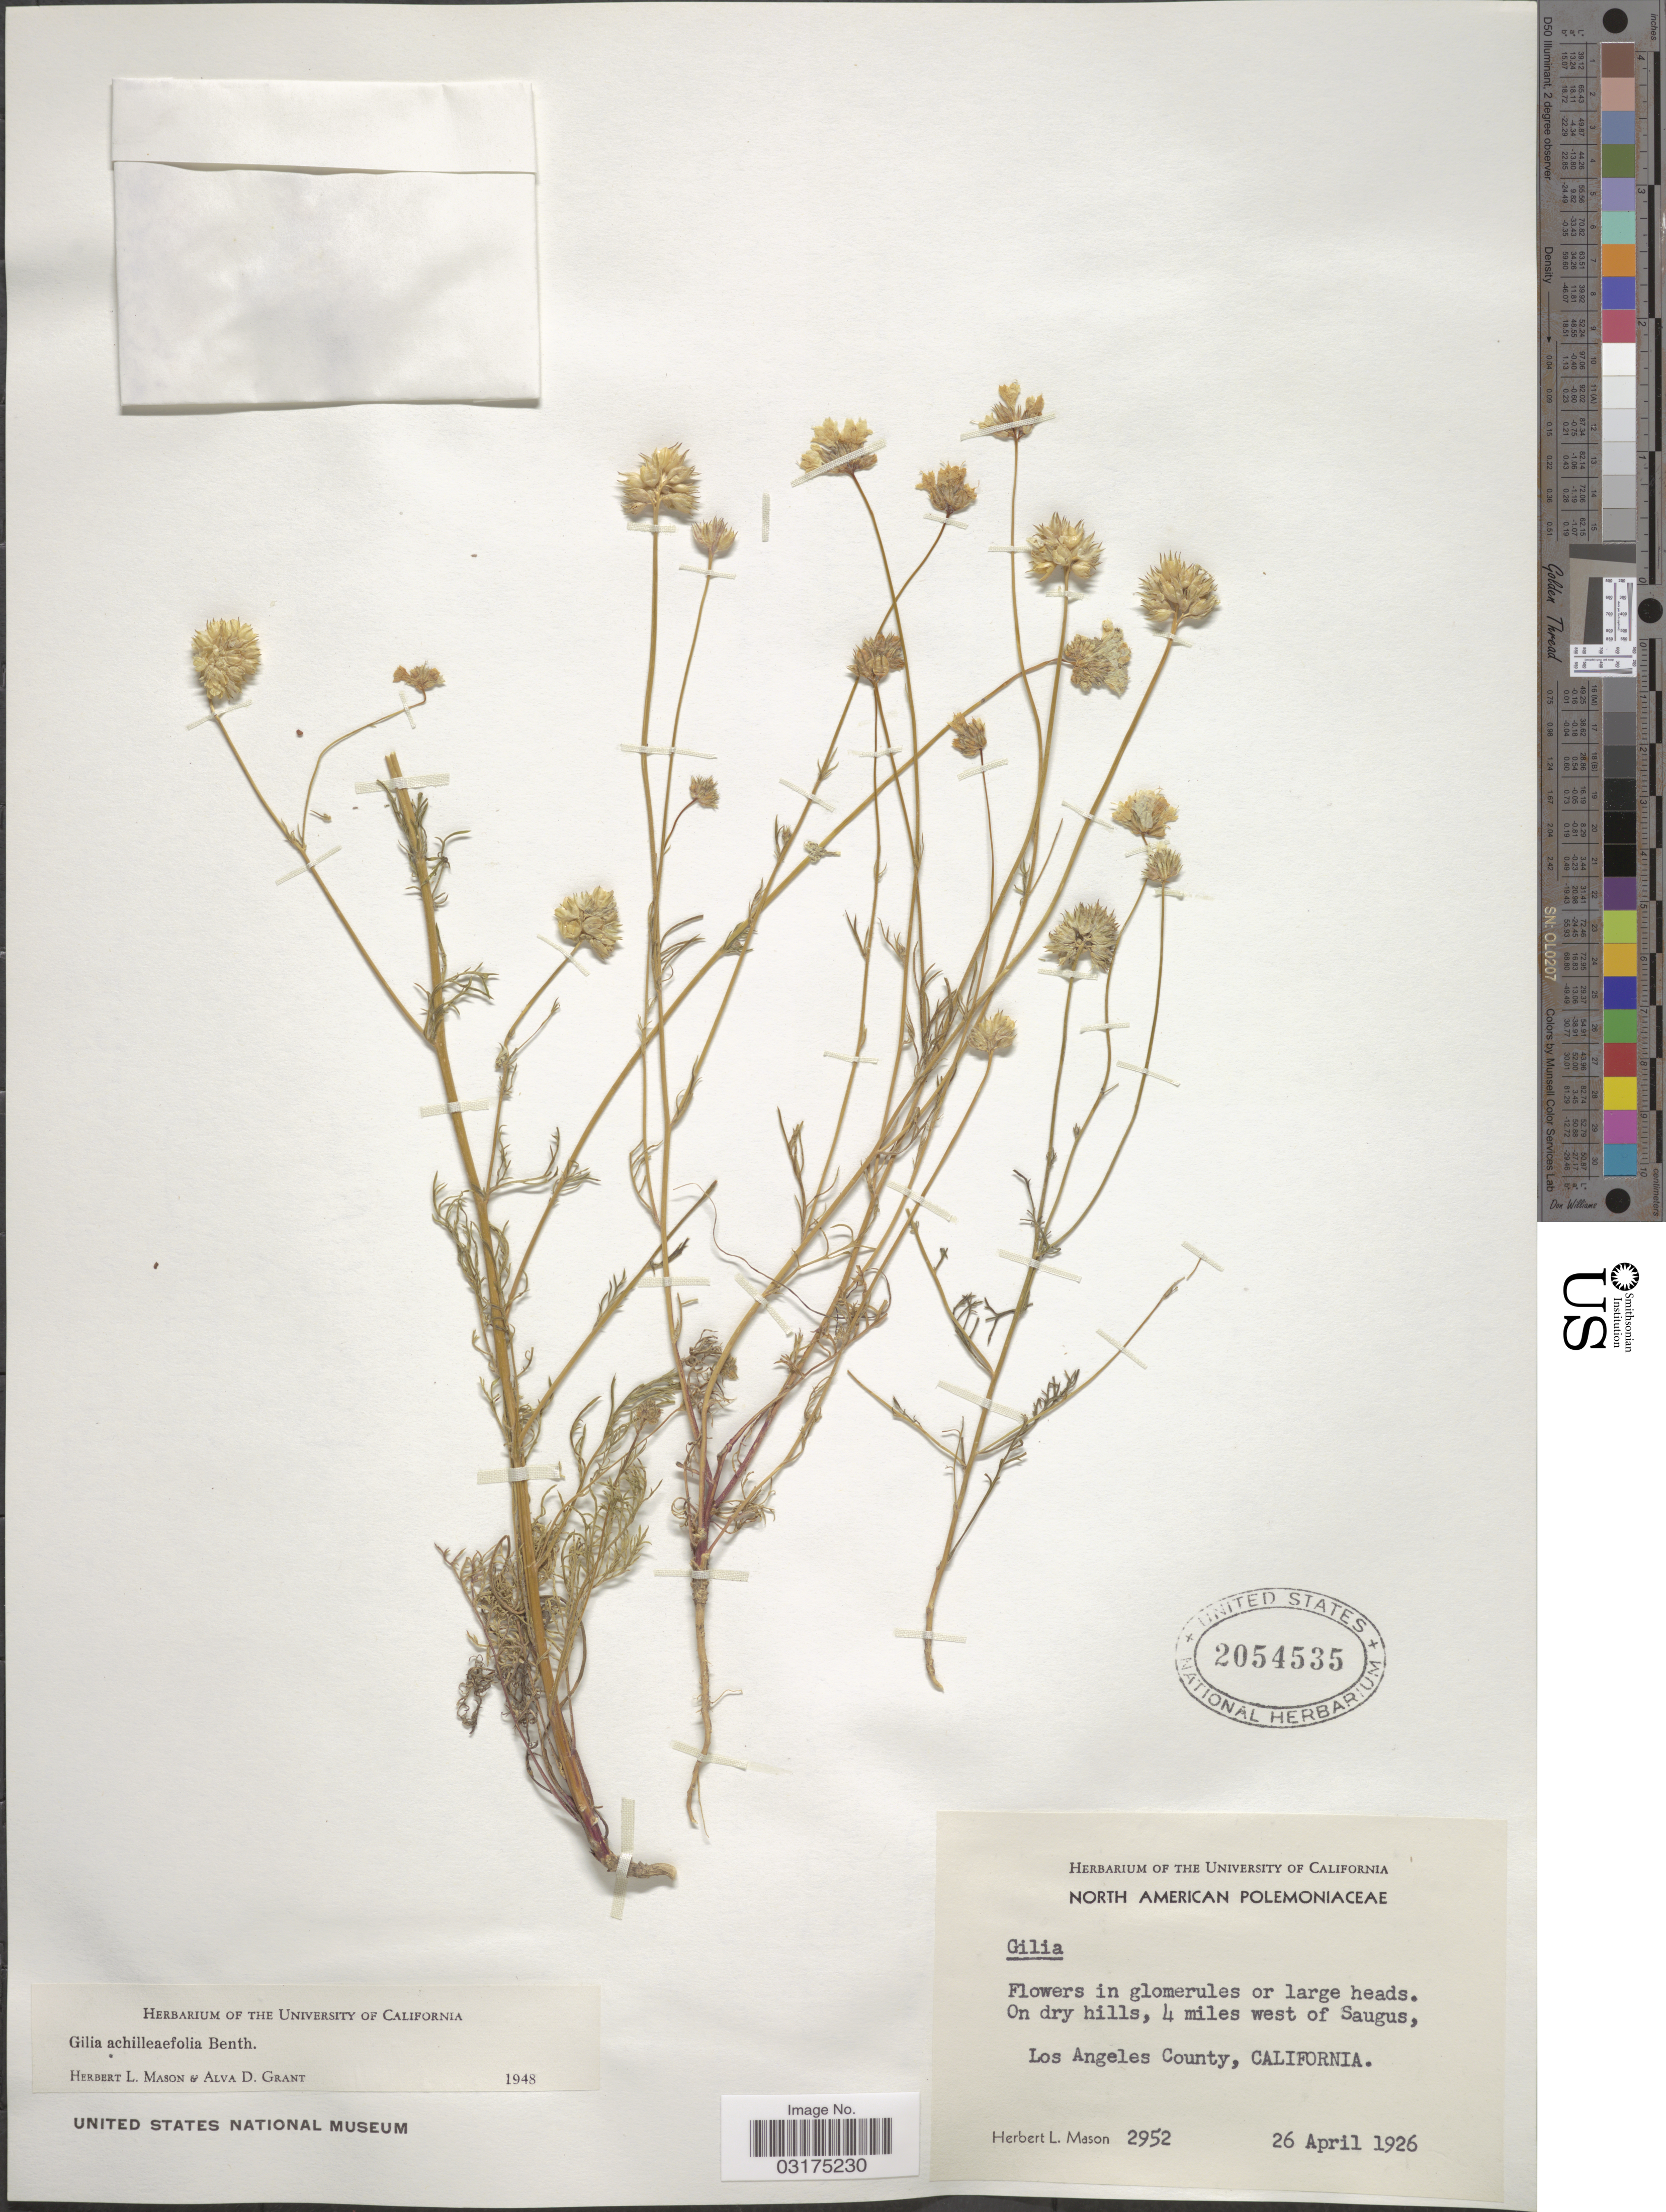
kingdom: Plantae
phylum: Tracheophyta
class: Magnoliopsida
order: Ericales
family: Polemoniaceae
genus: Gilia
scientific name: Gilia capitata subsp. abrotanifolia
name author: (Nutt. ex Greene) V.E. Grant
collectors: H. L. Mason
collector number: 2952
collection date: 1926-04-26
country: United States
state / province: California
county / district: Los Angeles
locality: On dry hills, 4 miles west of Saugus, Los Angeles County.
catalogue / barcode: US 2054535